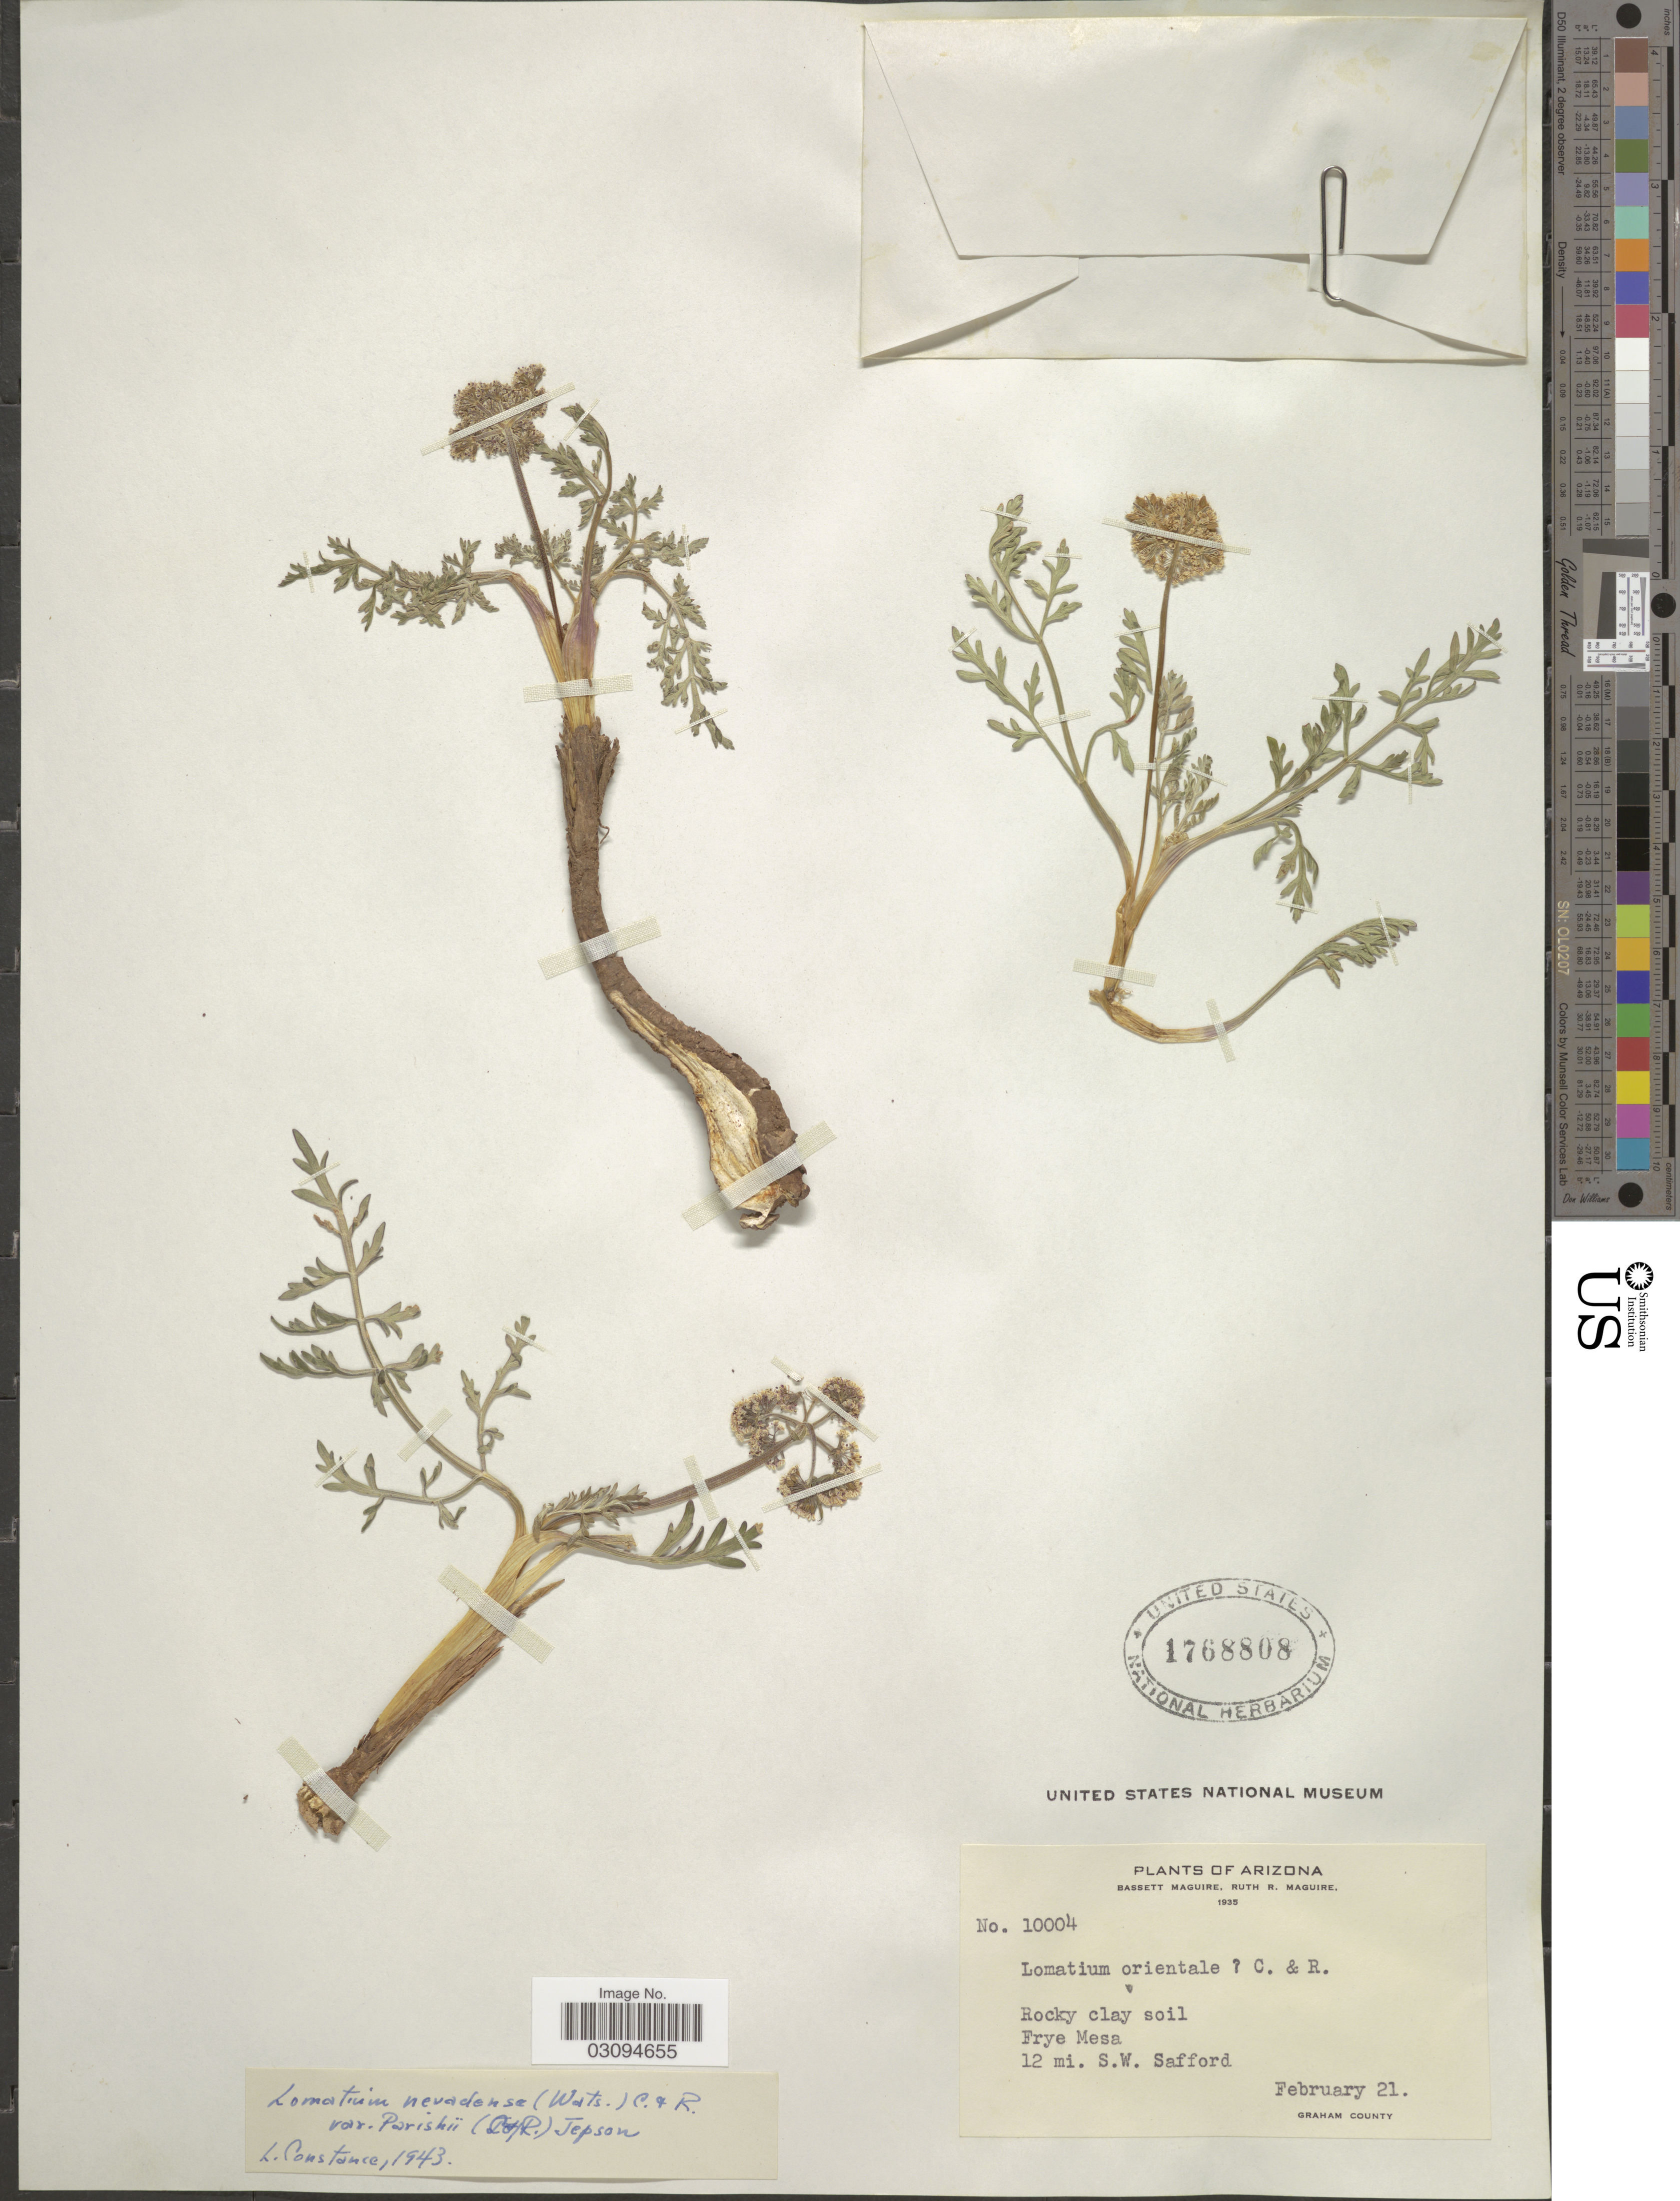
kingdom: Plantae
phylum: Tracheophyta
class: Magnoliopsida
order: Apiales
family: Apiaceae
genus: Lomatium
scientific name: Lomatium nevadense var. parishii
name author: (J.M. Coult. & Rose) Jeps.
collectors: B. Maguire & R. R. Maguire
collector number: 10004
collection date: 1935-02-21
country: United States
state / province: Arizona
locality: Frye Mesa. 12 mi. S.W. Safford. Graham County.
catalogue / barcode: US 1768808